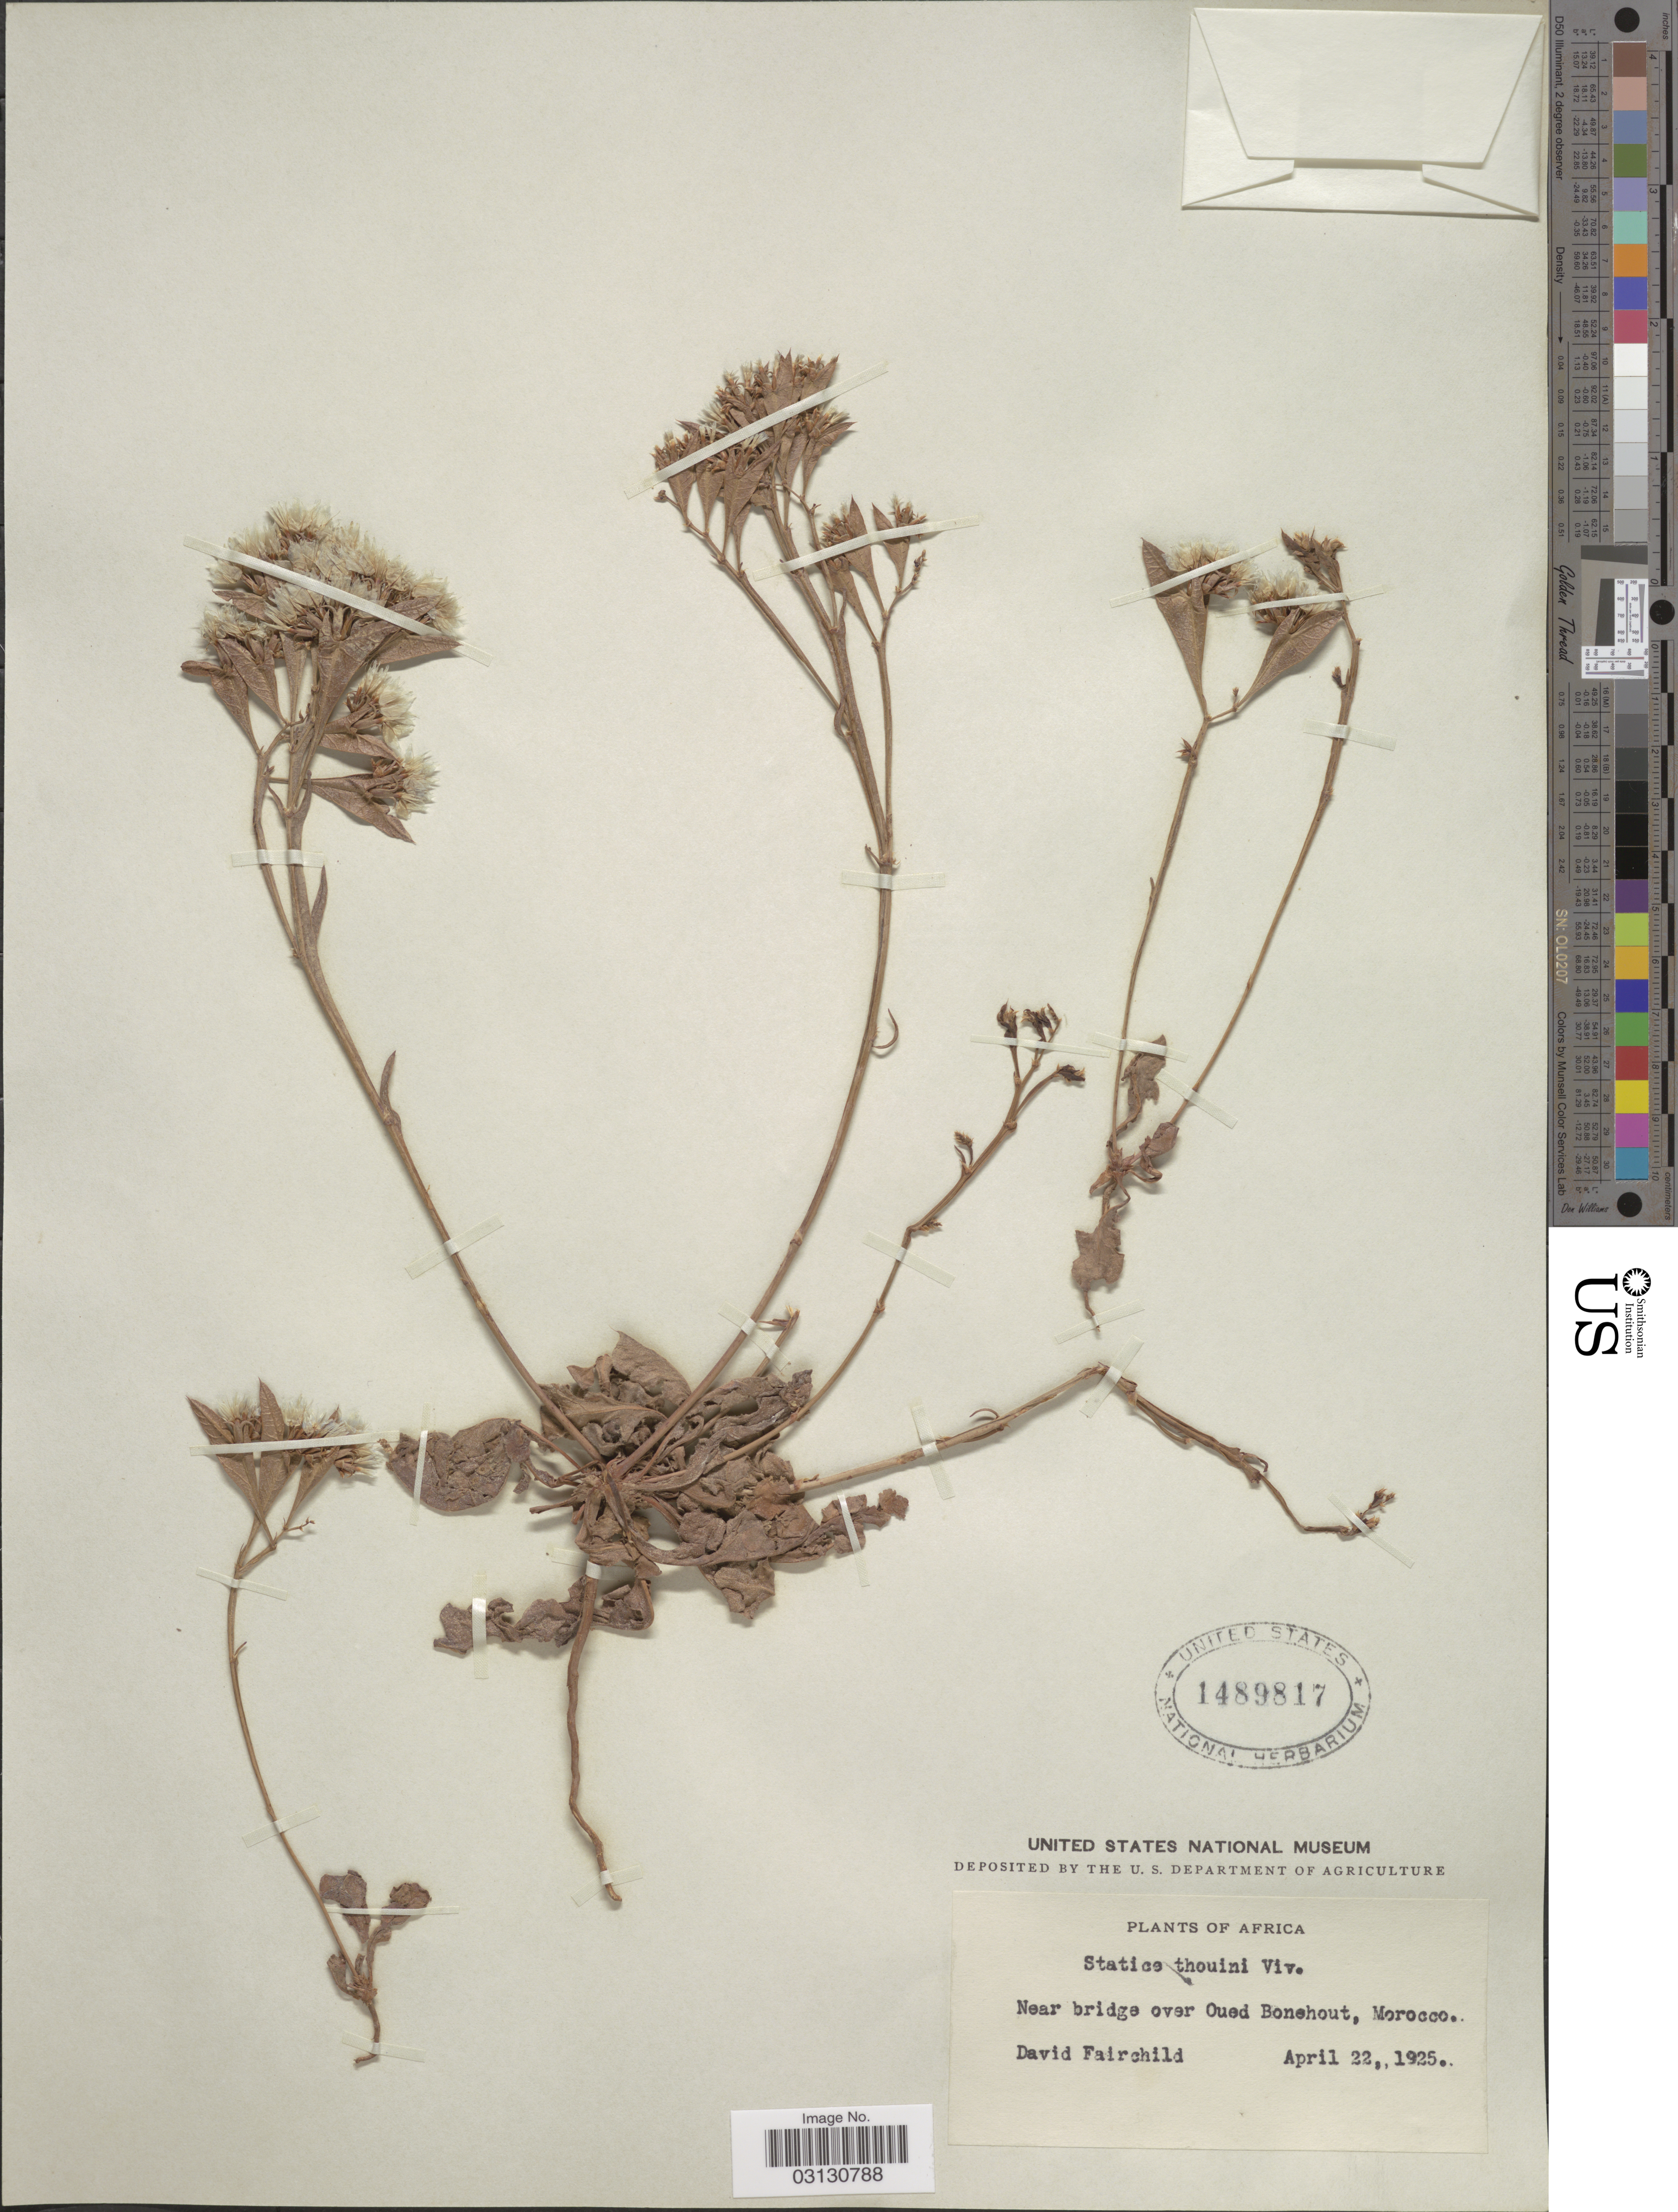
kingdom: Plantae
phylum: Tracheophyta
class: Magnoliopsida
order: Caryophyllales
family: Plumbaginaceae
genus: Limonium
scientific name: Limonium thouinii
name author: Kuntze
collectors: D. Fairchild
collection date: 1925-04-22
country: Morocco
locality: Near bridge over Oued Bonehout, Morocco.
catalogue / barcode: US 1489817